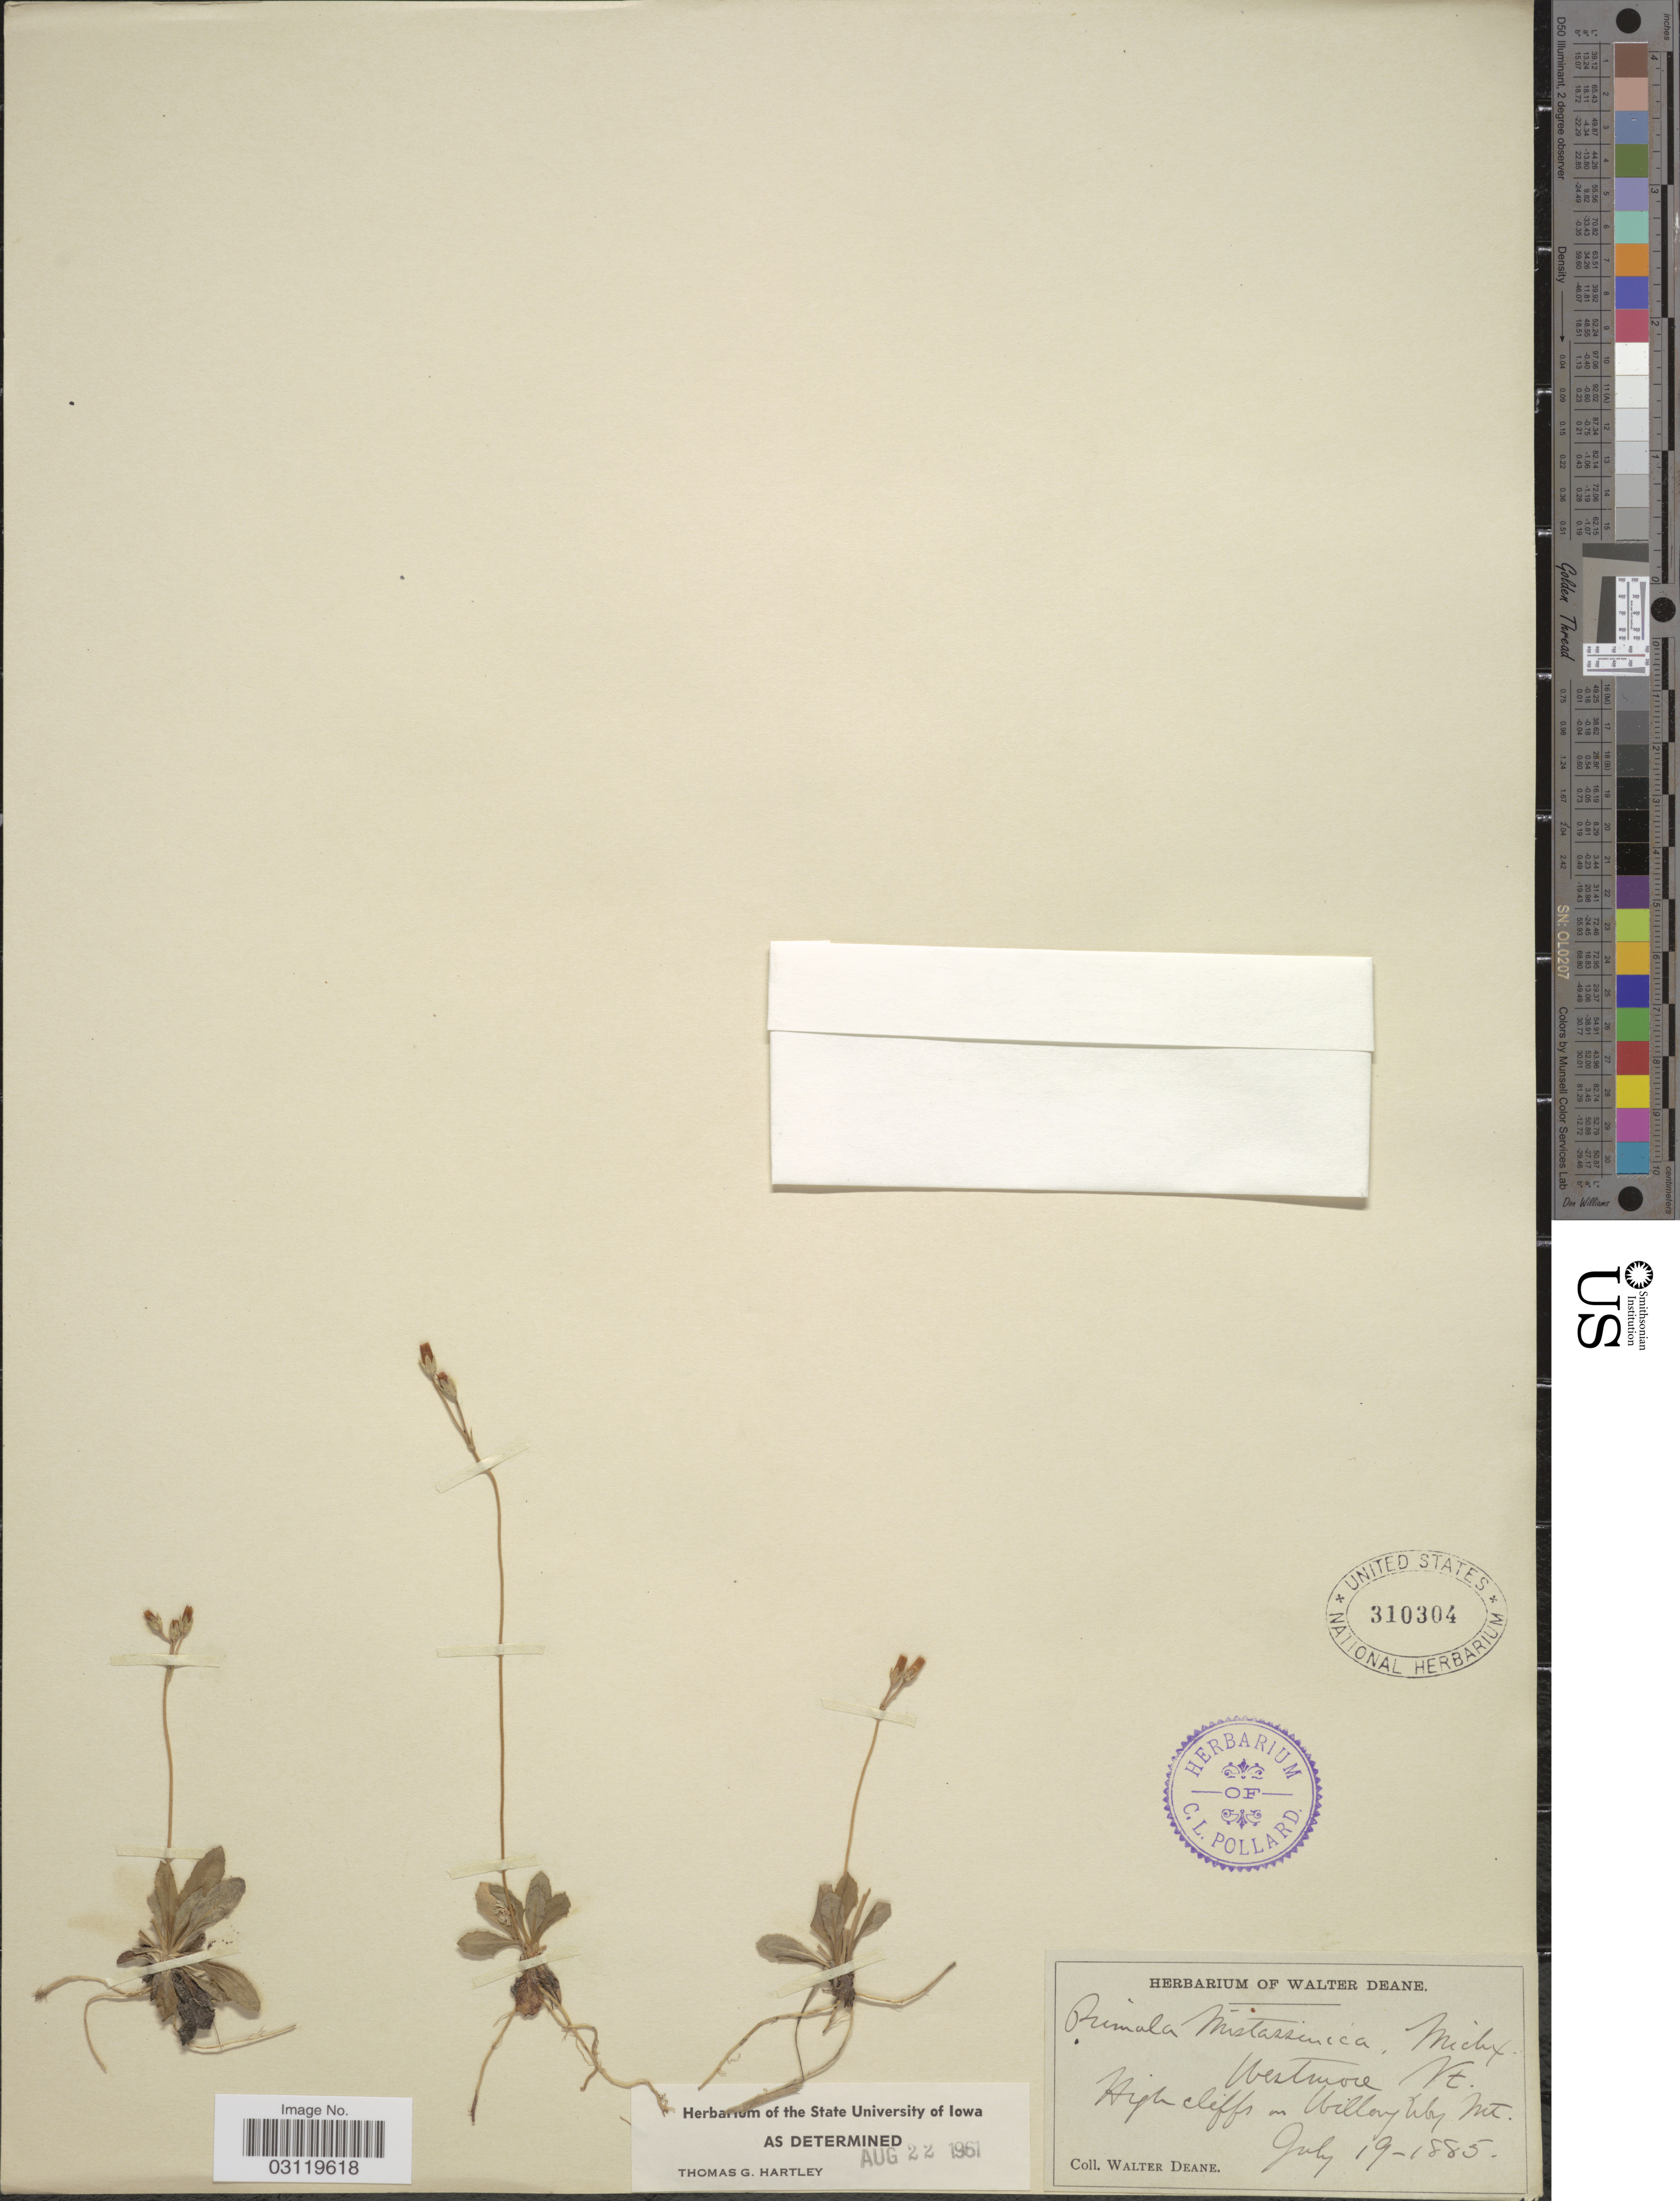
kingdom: Plantae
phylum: Tracheophyta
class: Magnoliopsida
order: Ericales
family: Primulaceae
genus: Primula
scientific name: Primula mistassinica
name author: Michx.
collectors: W. Deane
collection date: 1885-07-19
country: United States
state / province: Vermont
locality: Westmore, Willoughby Mt.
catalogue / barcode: US 310304